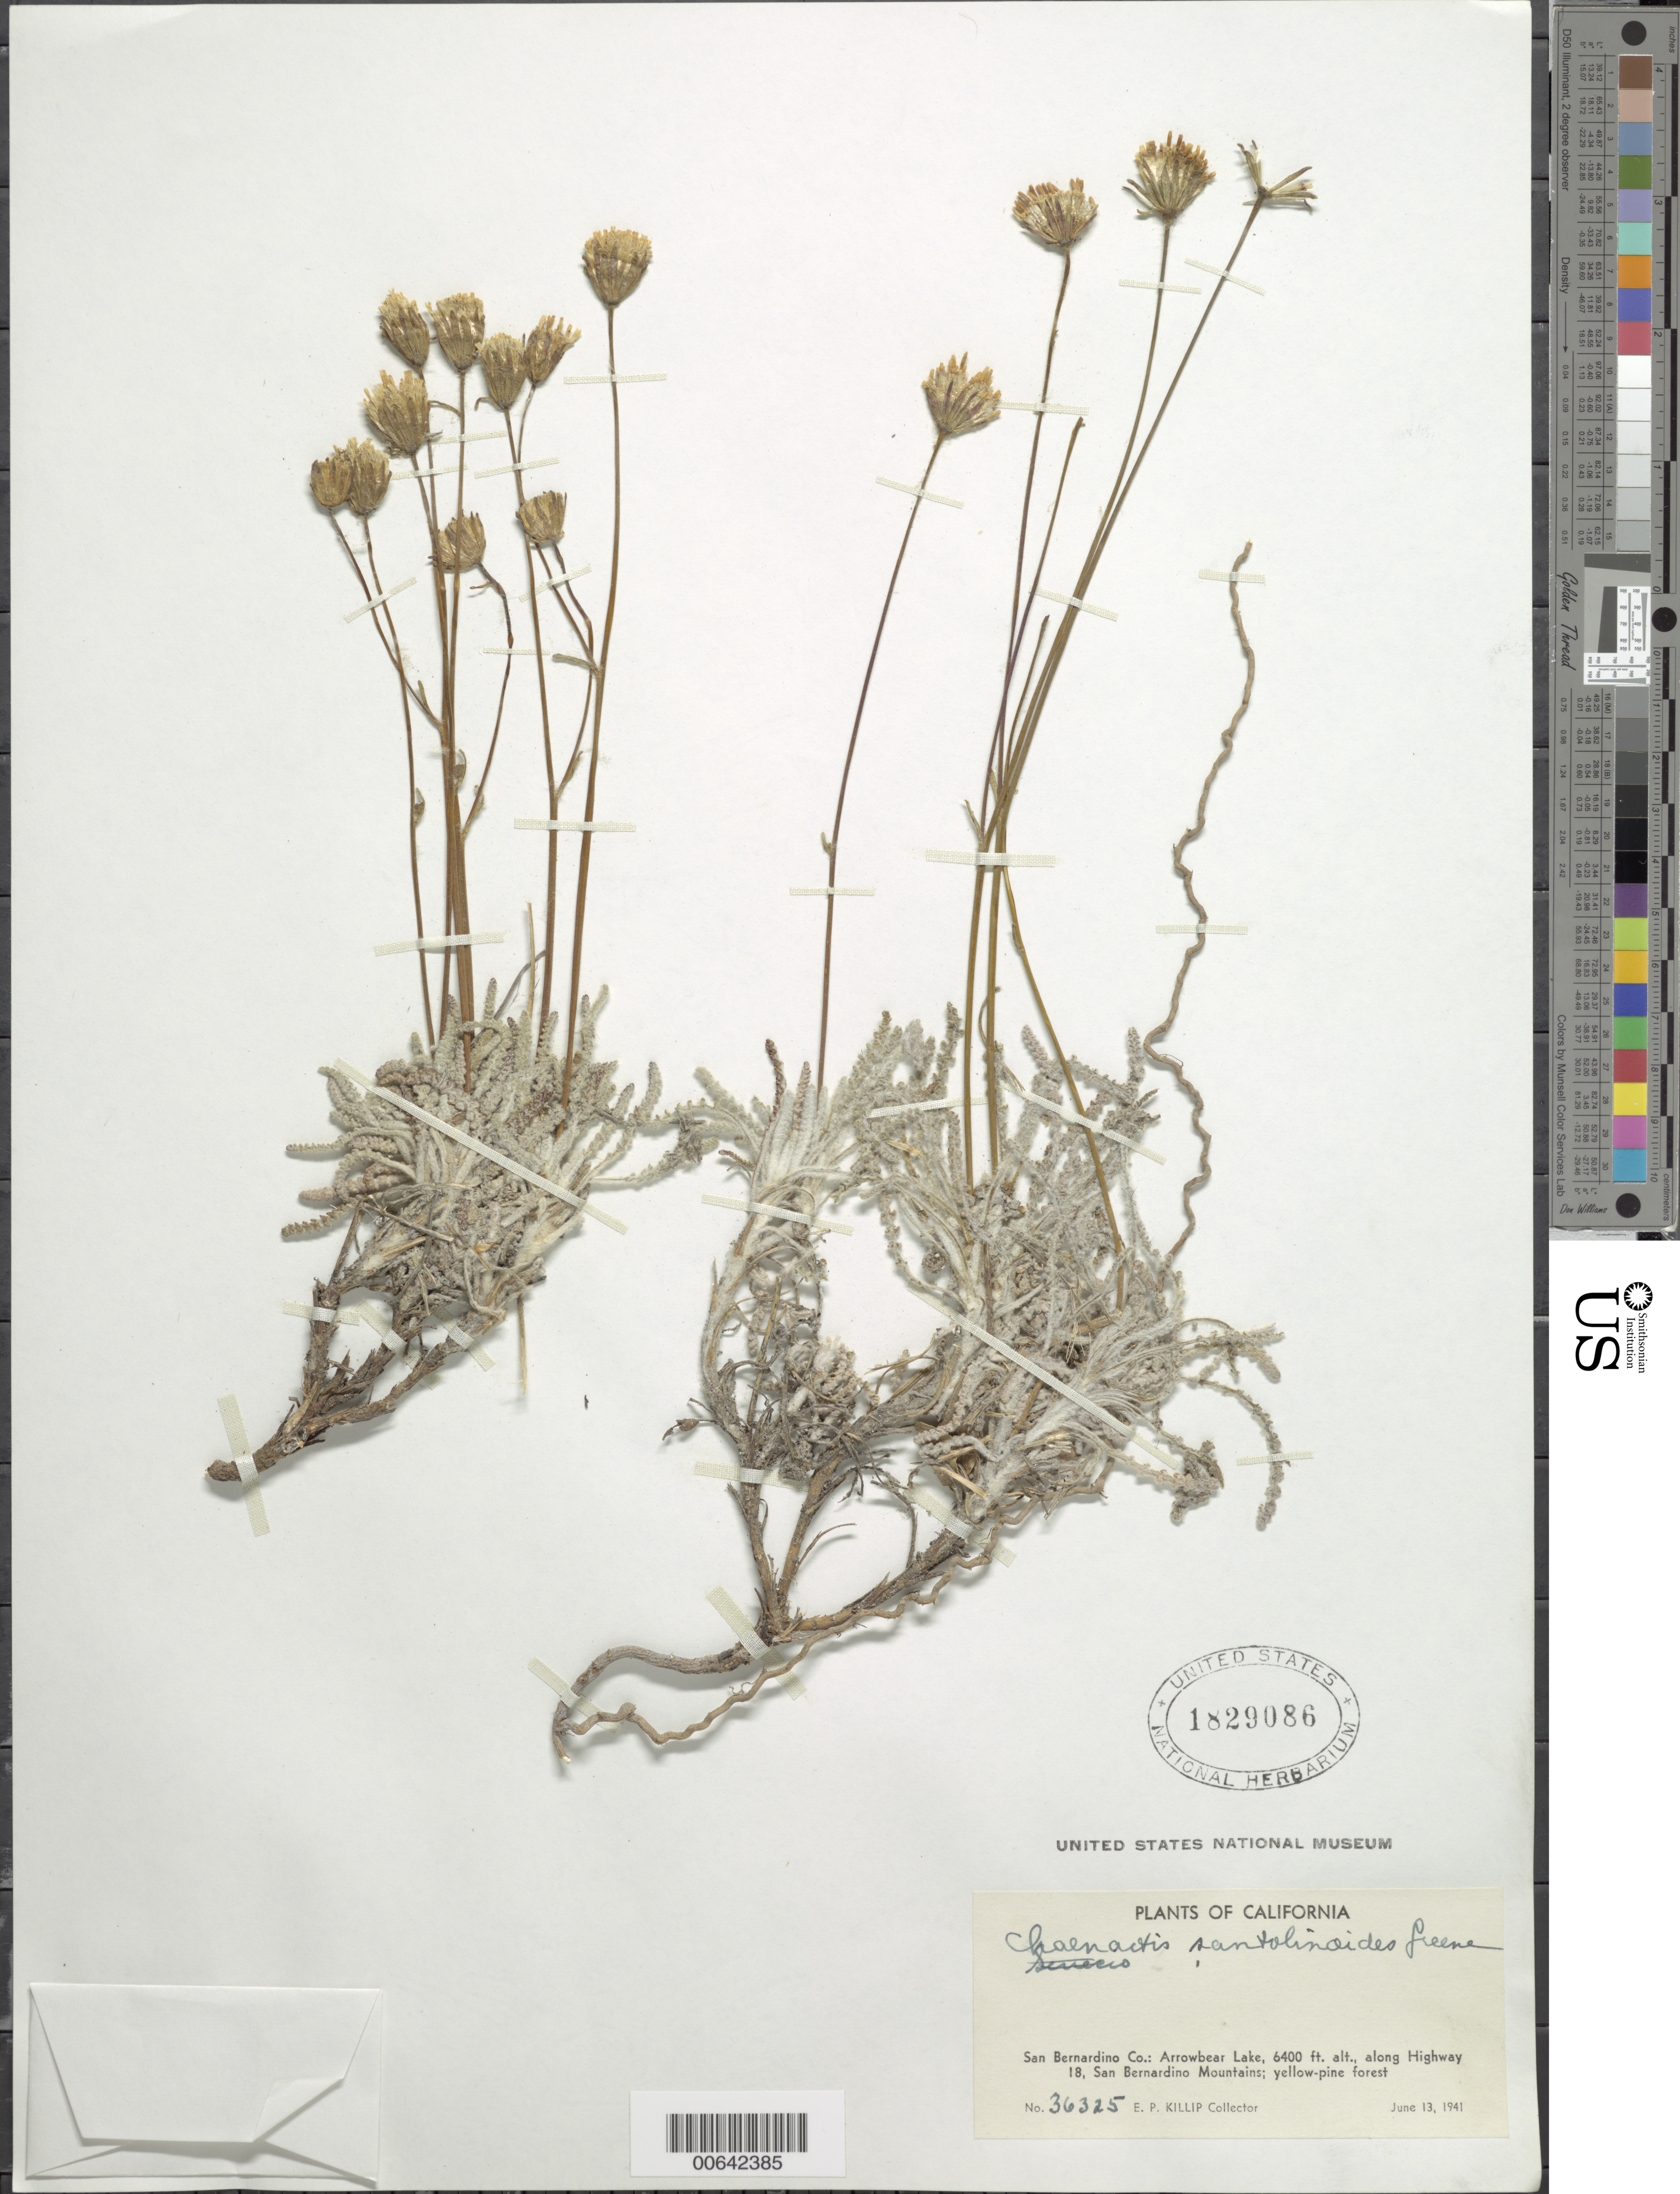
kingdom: Plantae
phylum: Tracheophyta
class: Magnoliopsida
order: Asterales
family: Asteraceae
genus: Chaenactis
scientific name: Chaenactis santolinoides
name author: Greene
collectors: E. P. Killip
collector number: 36325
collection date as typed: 13 Jun 1941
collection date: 1941-06-13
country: United States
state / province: California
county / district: San Bernardino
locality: Arrowbear Lake, along Highway 18, San Bernardino Mts.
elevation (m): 1951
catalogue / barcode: US 1829086